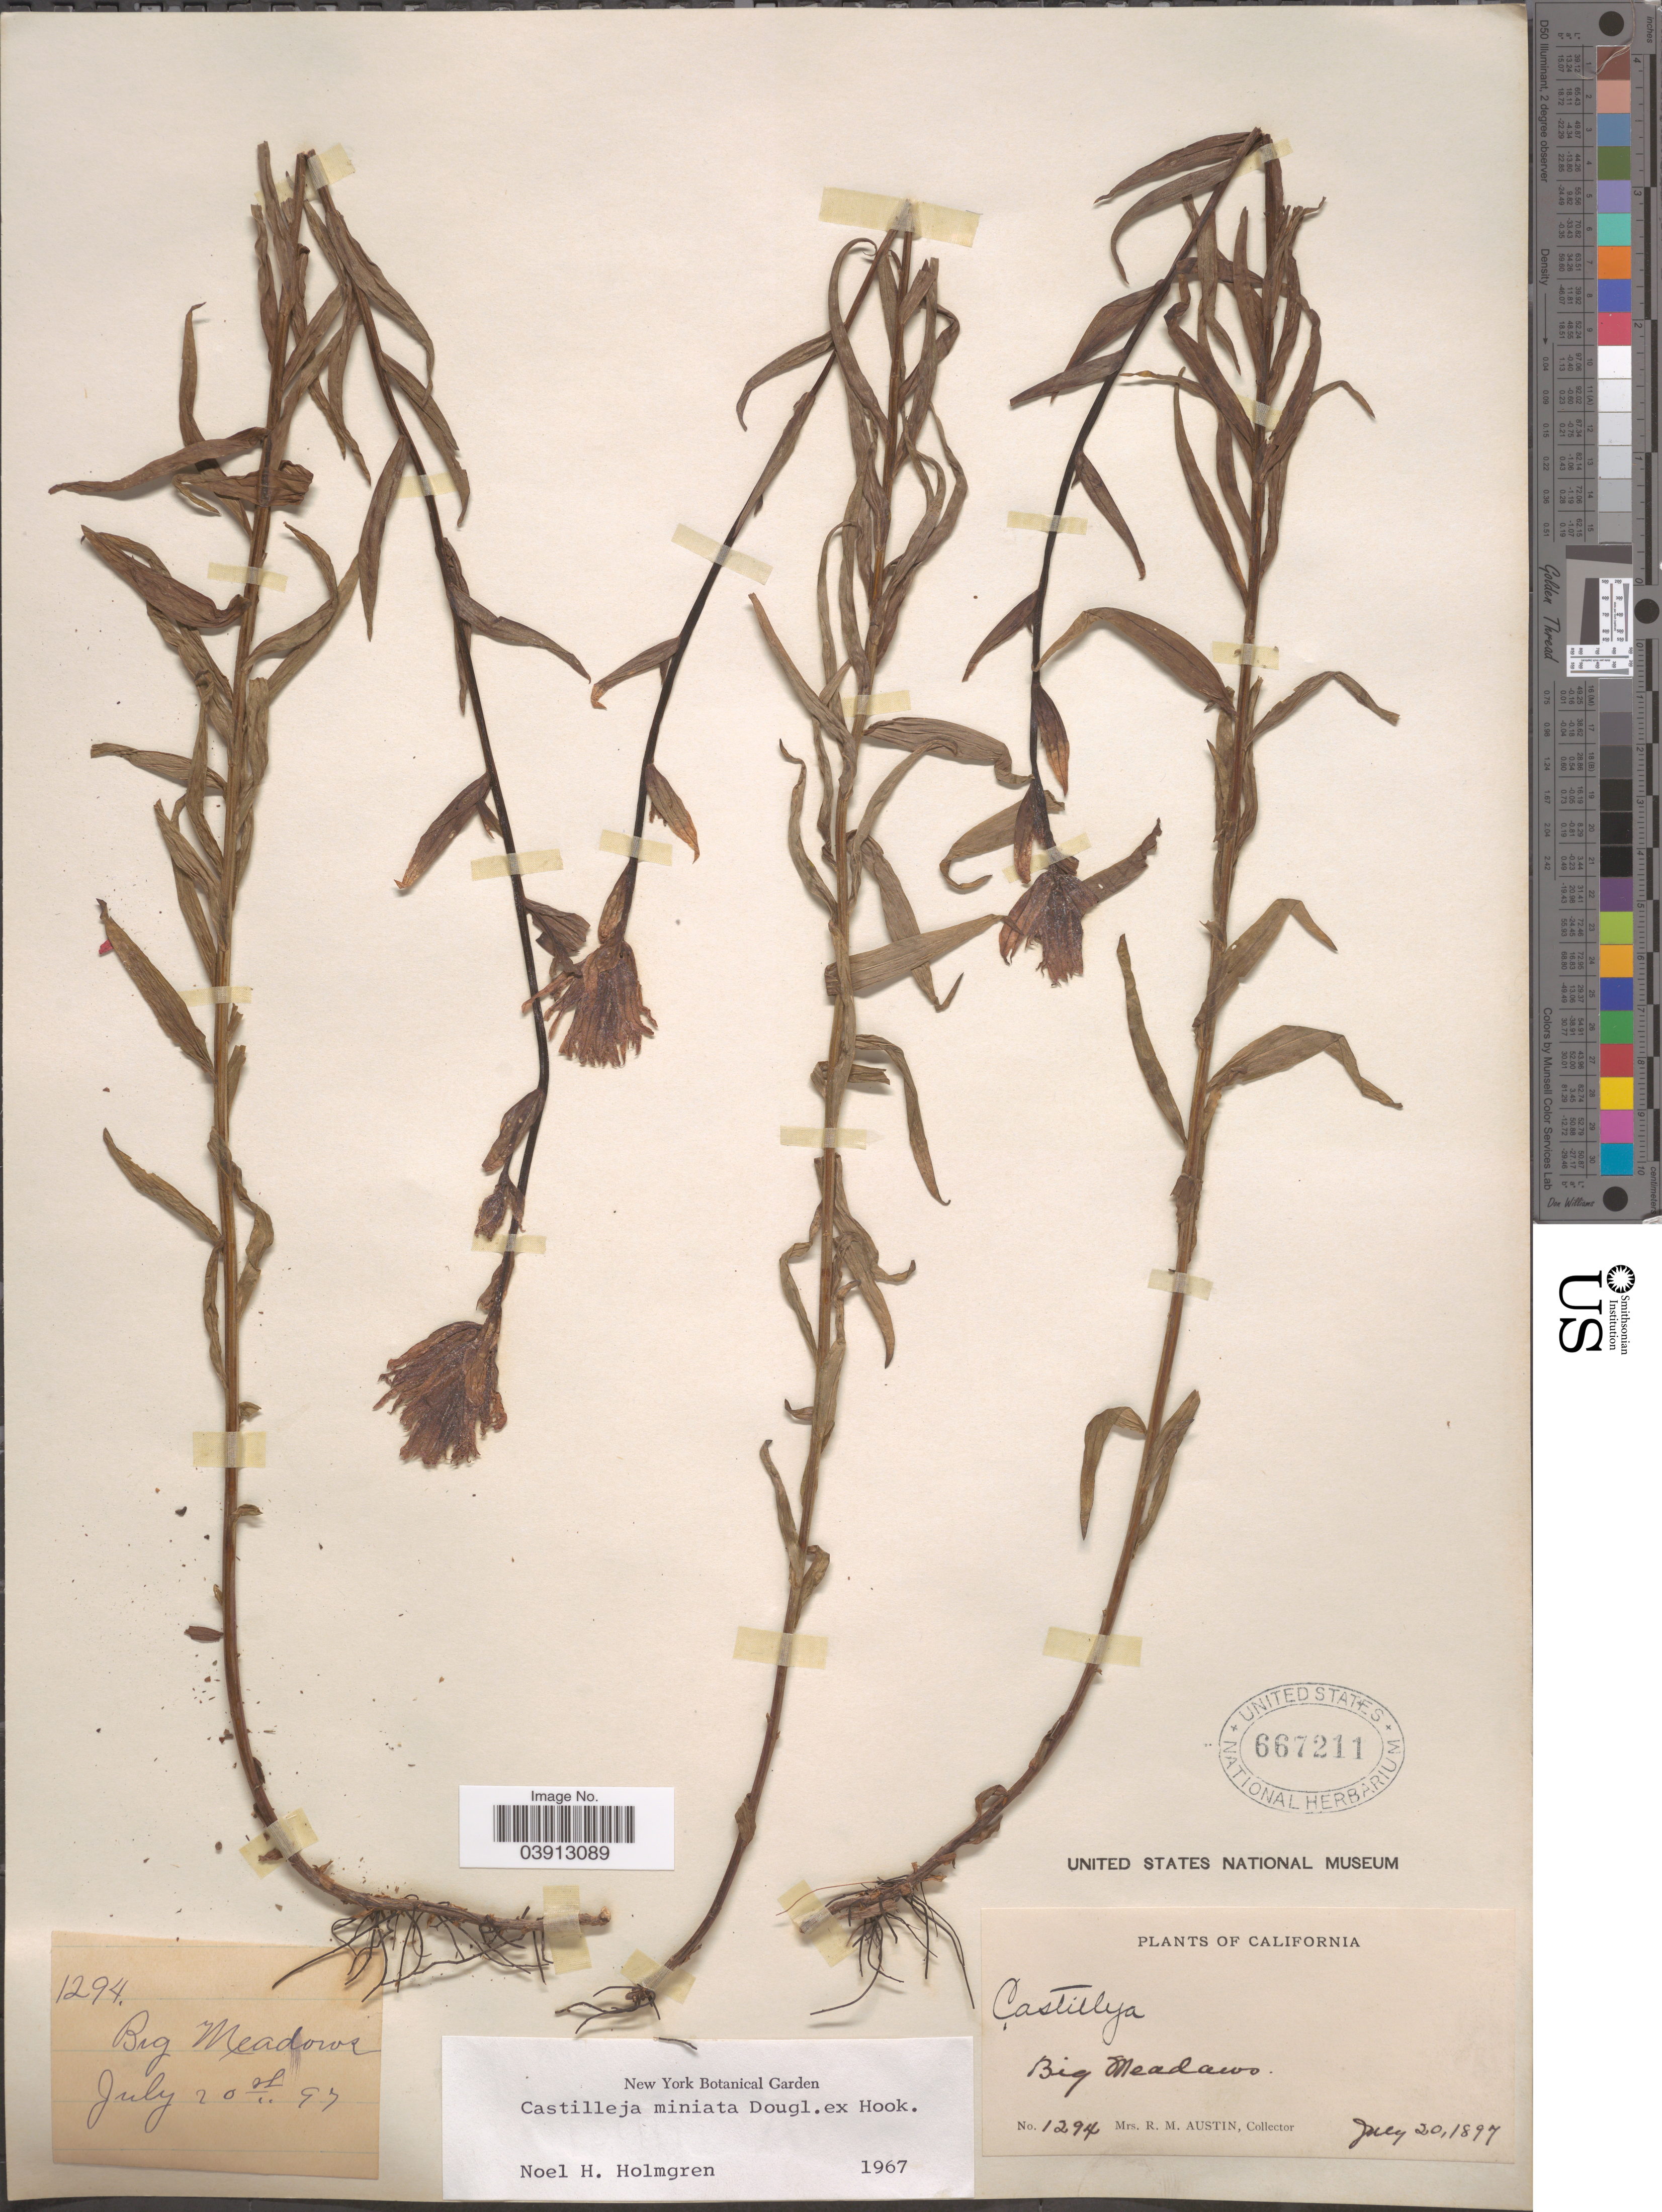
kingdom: Plantae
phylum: Tracheophyta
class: Magnoliopsida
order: Lamiales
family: Orobanchaceae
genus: Castilleja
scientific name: Castilleja miniata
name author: Douglas ex Hook.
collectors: R. Austin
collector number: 1294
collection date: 1897-07-20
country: United States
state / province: California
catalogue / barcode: US 667211